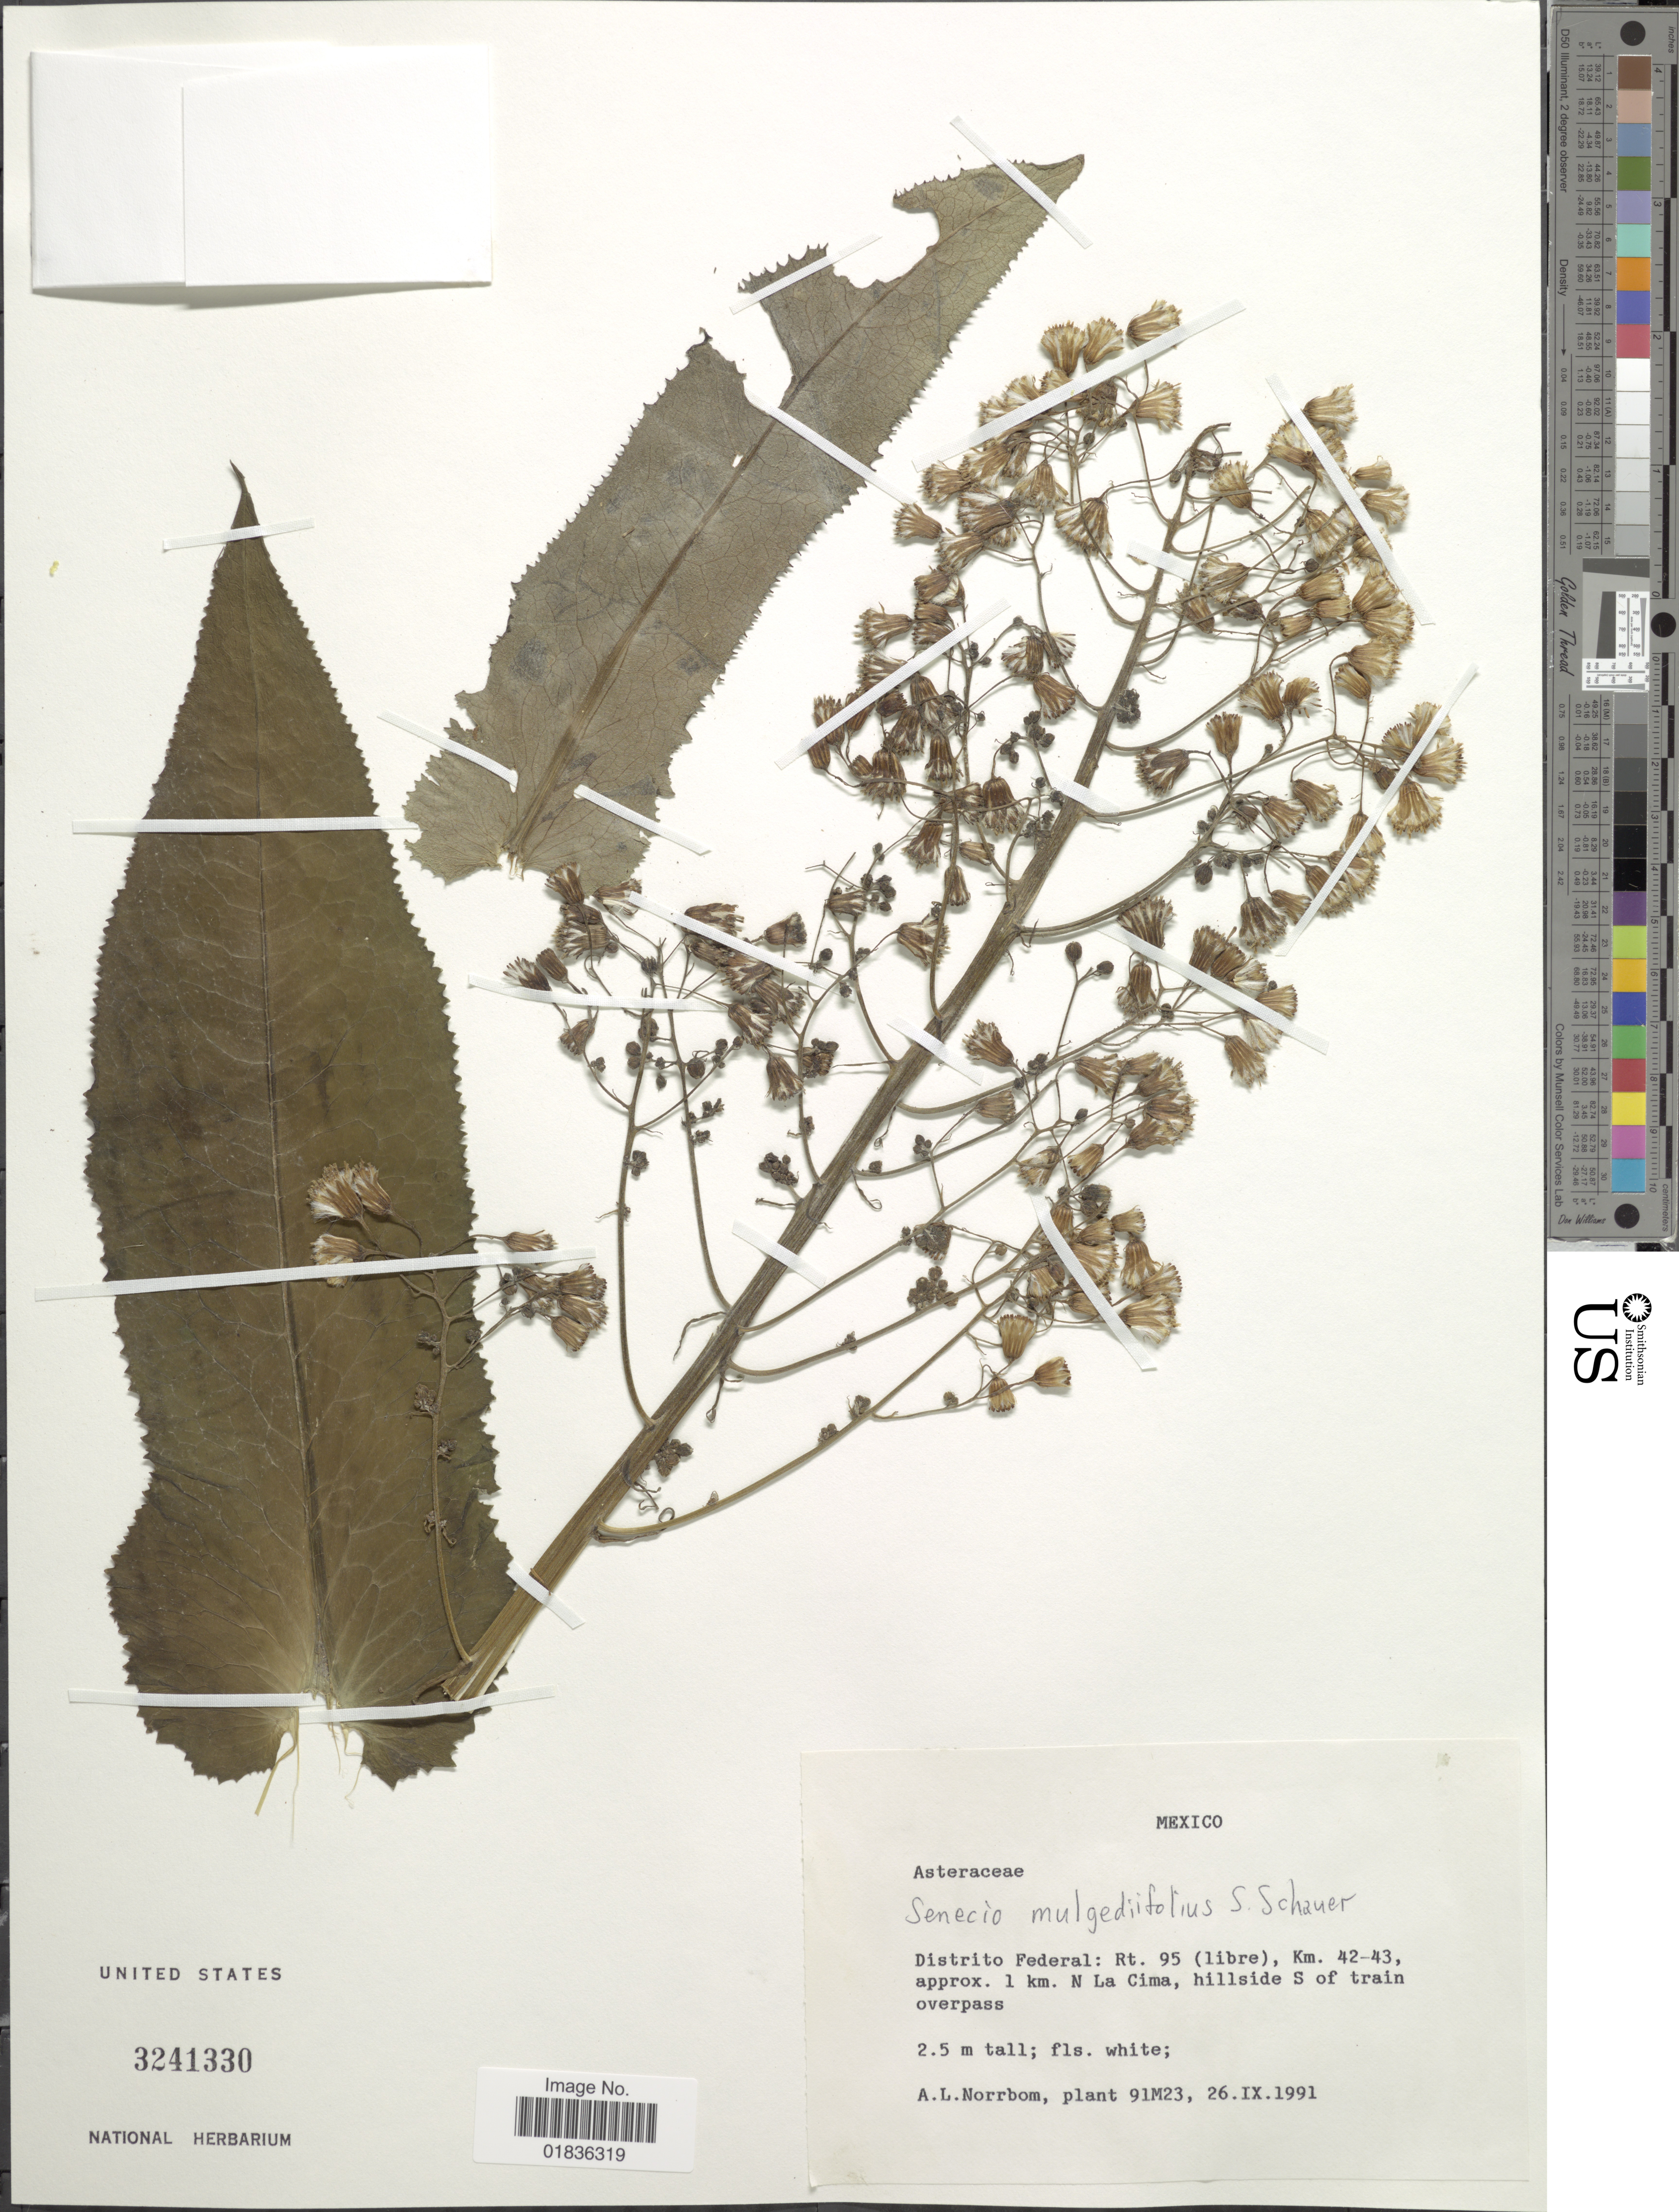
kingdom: Plantae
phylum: Tracheophyta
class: Magnoliopsida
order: Asterales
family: Asteraceae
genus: Senecio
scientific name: Senecio mulgediifolius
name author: Schauer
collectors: A. L. Norrbom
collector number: plant 91M23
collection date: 1991-09-26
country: Mexico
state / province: Distrito Federal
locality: Rt. 95 (libre), Km. 42-43, approx. 1 km. N La Cima, hillside S of train overpass.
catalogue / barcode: US 3241330